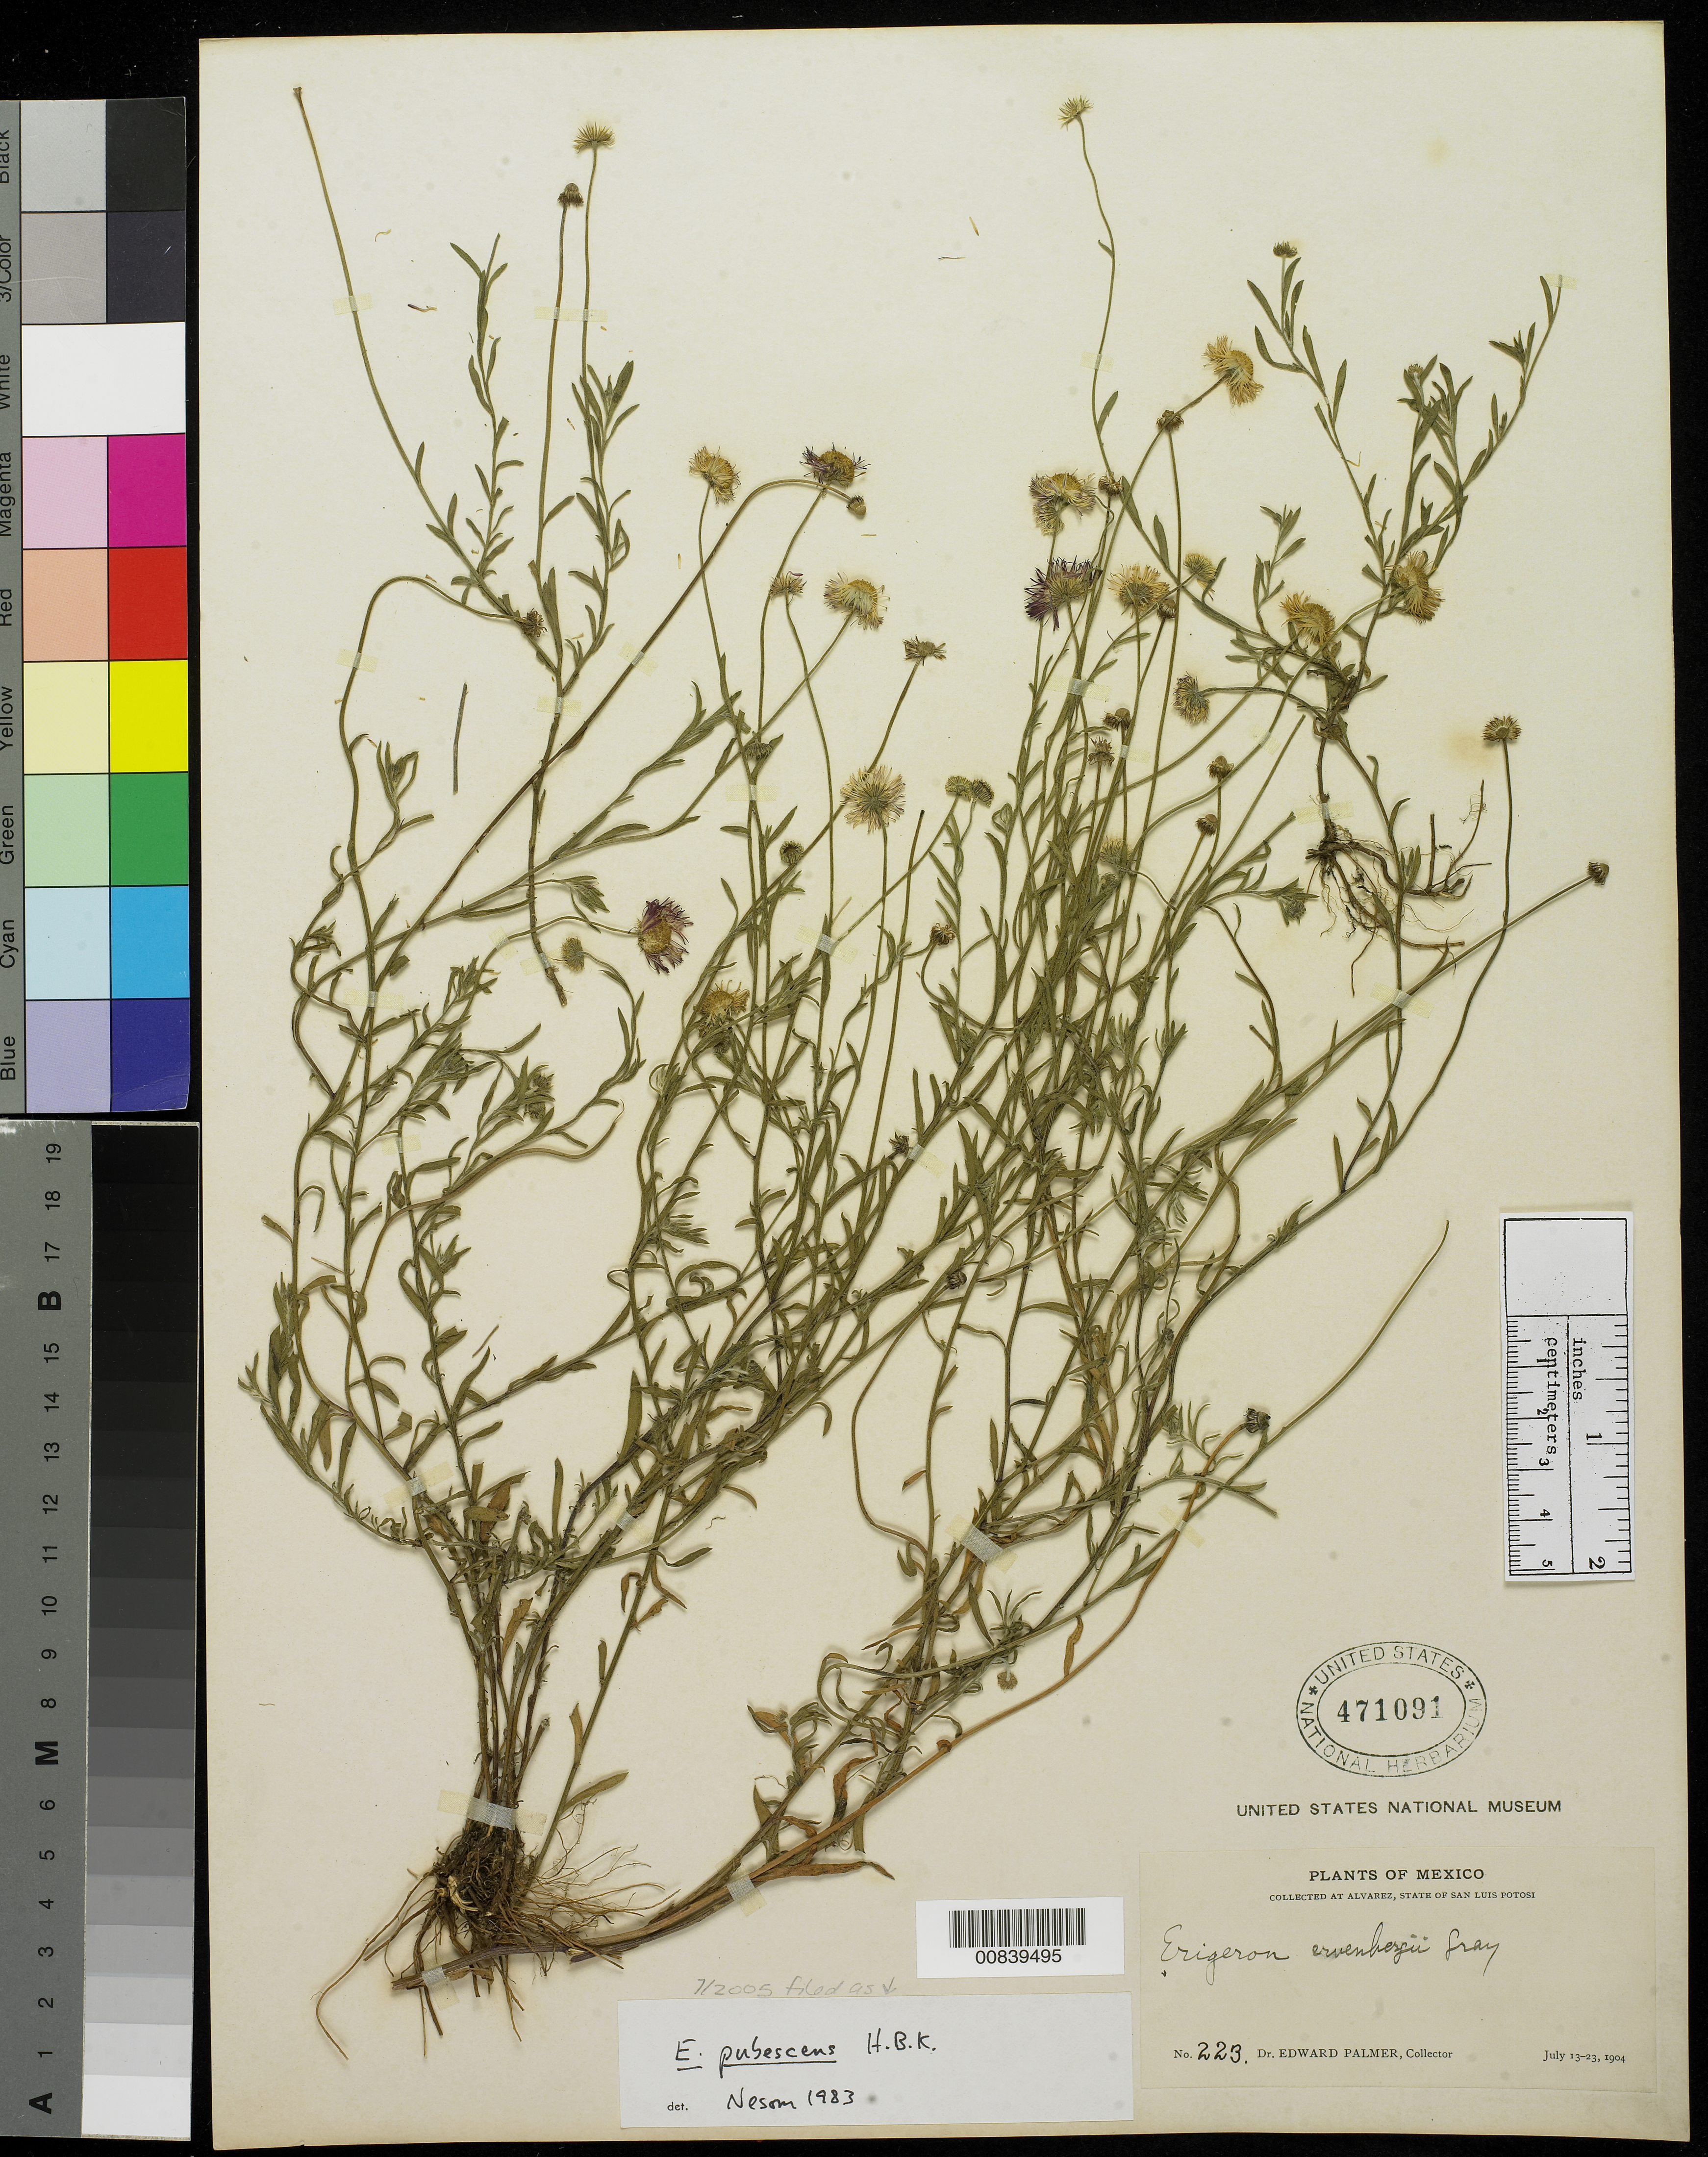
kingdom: Plantae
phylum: Tracheophyta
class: Magnoliopsida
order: Asterales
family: Asteraceae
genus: Erigeron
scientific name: Erigeron pubescens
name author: Kunth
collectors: E. Palmer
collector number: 223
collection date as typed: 13 Jul 1904 to 23 Jul 1904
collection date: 1904-07-13/1904-07-23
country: Mexico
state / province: San Luis Potosí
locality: Alvarez, San Luis Potosí.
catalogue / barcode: US 471091